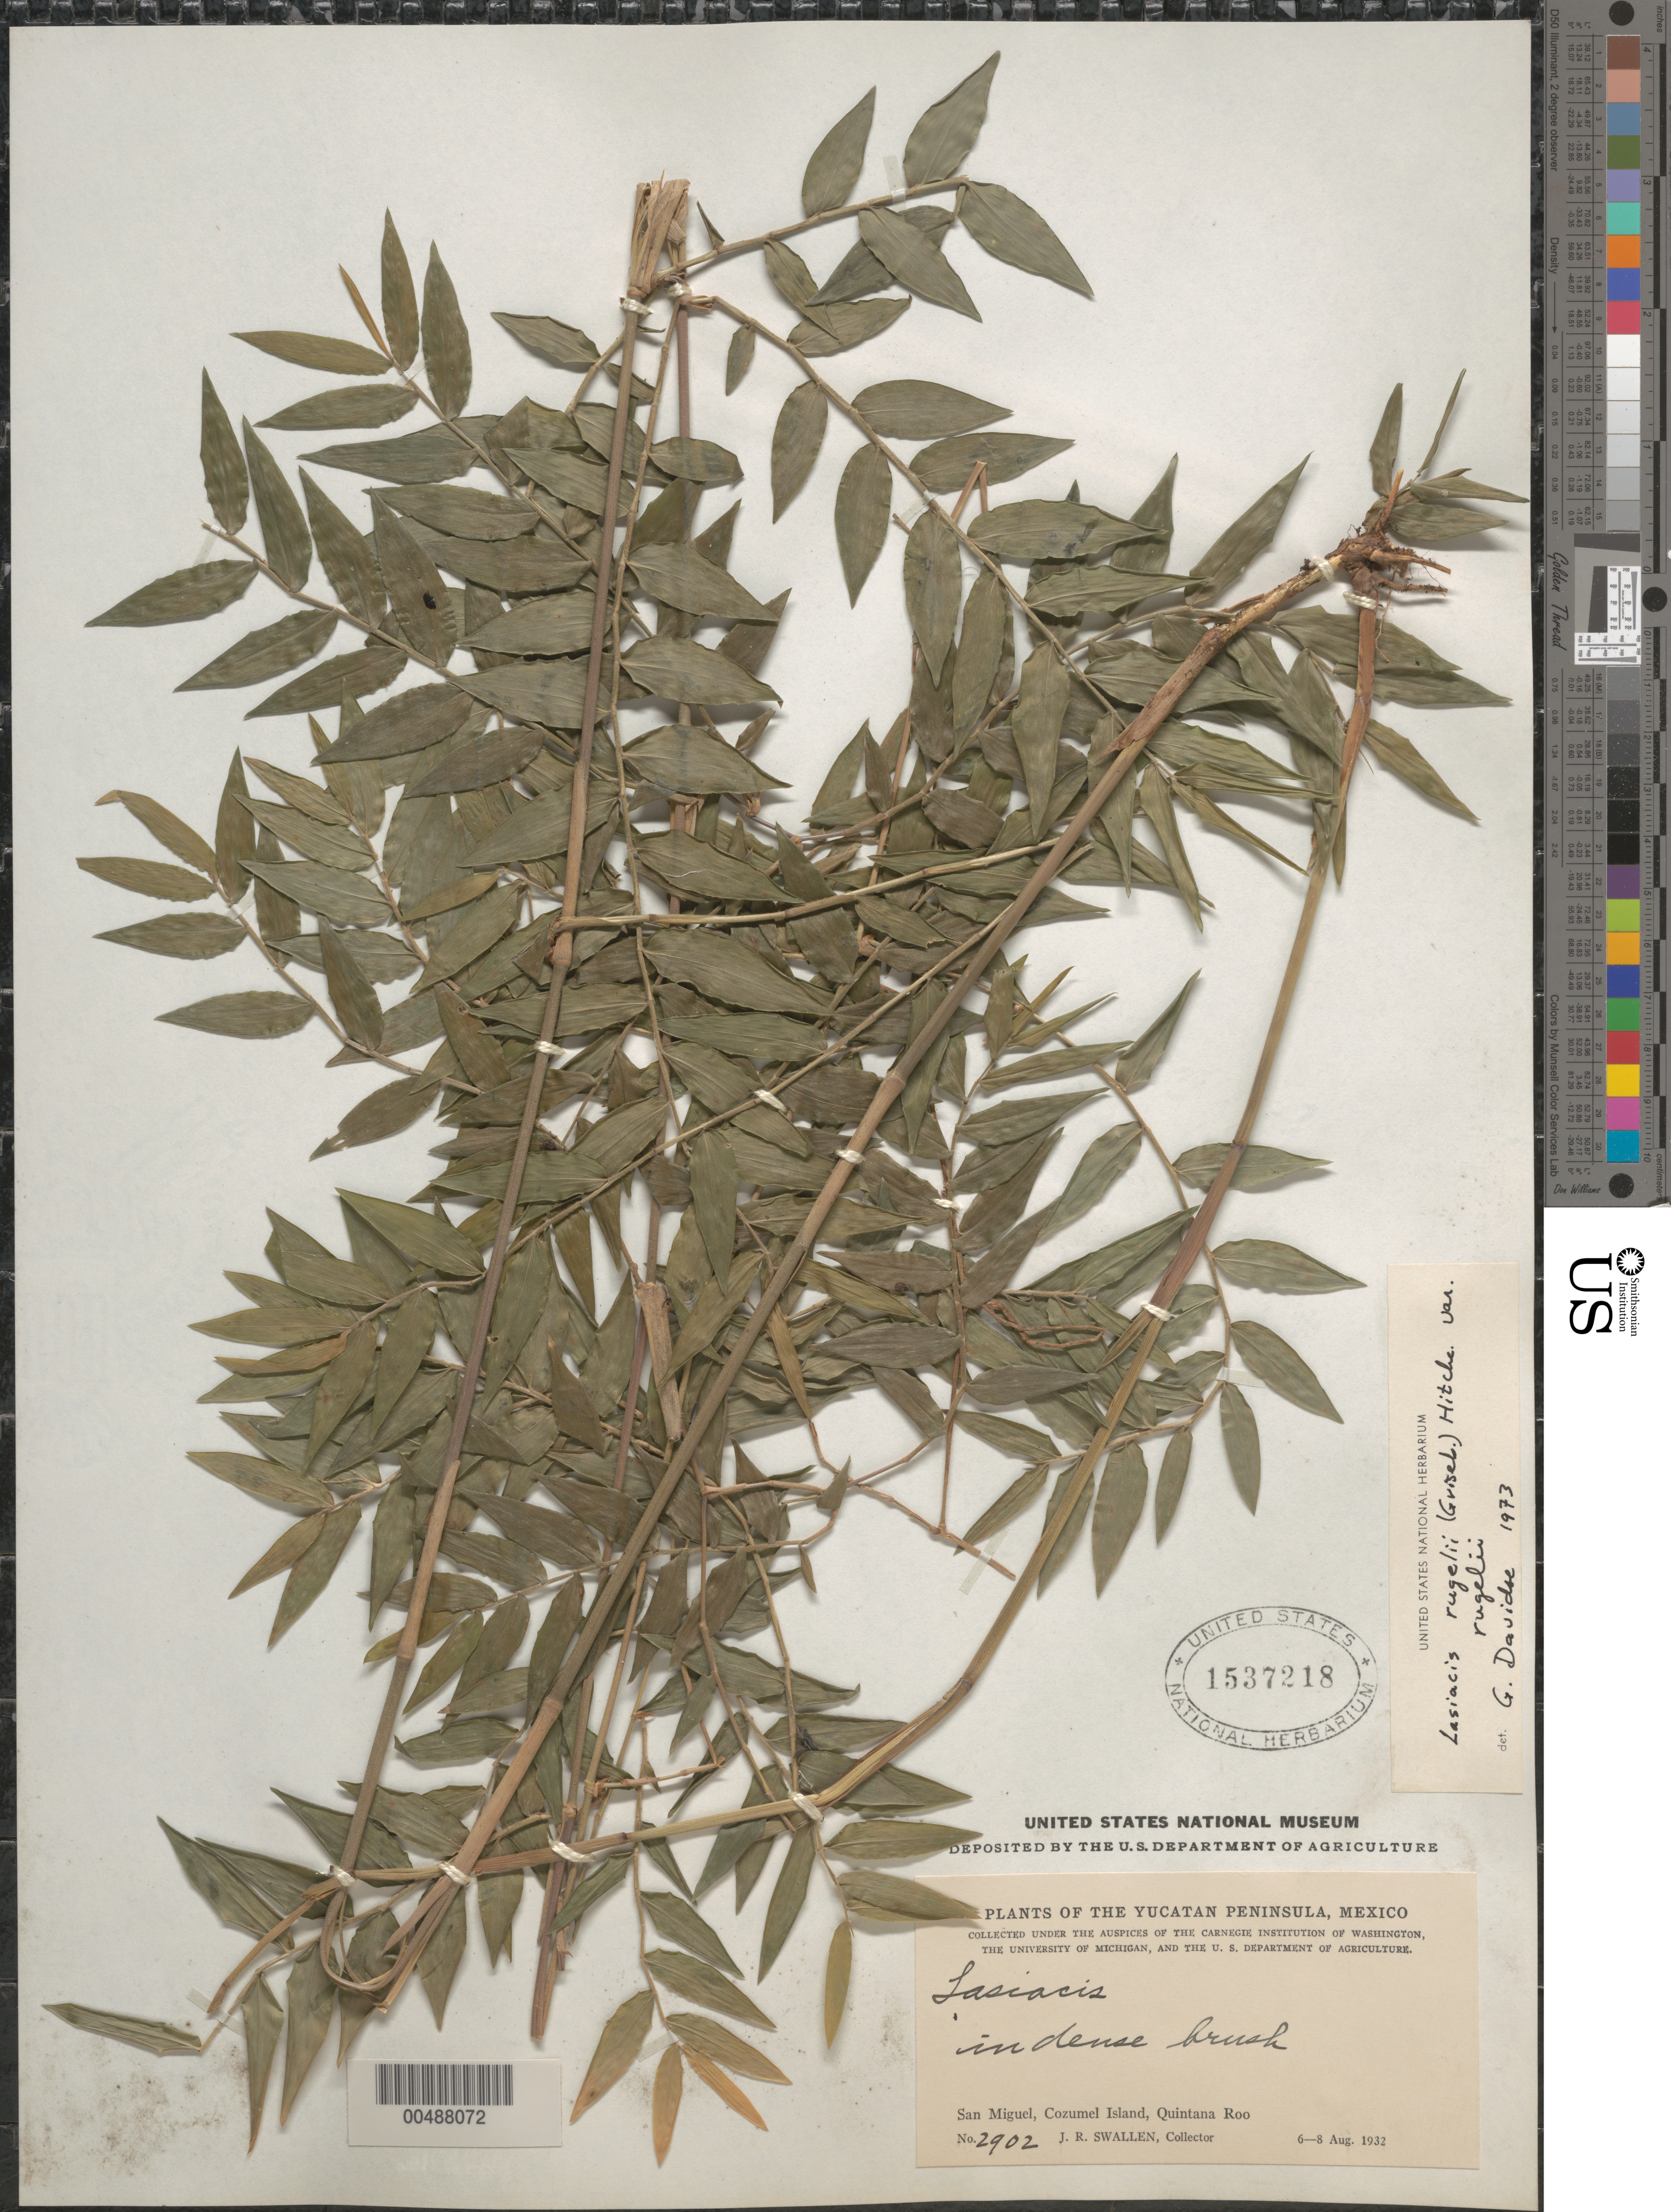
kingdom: Plantae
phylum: Tracheophyta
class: Liliopsida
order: Poales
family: Poaceae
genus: Lasiacis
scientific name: Lasiacis rugelii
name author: (Griseb.) Hitchc.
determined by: Davidse, Gerrit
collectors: J. R. Swallen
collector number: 2902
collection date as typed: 6 Aug 1932 to 8 Aug 1932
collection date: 1932-08-06/1932-08-08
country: Mexico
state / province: Quintana Roo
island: Cozumel Island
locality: Yucatan Peninsula, San Miguel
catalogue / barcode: US 1537218